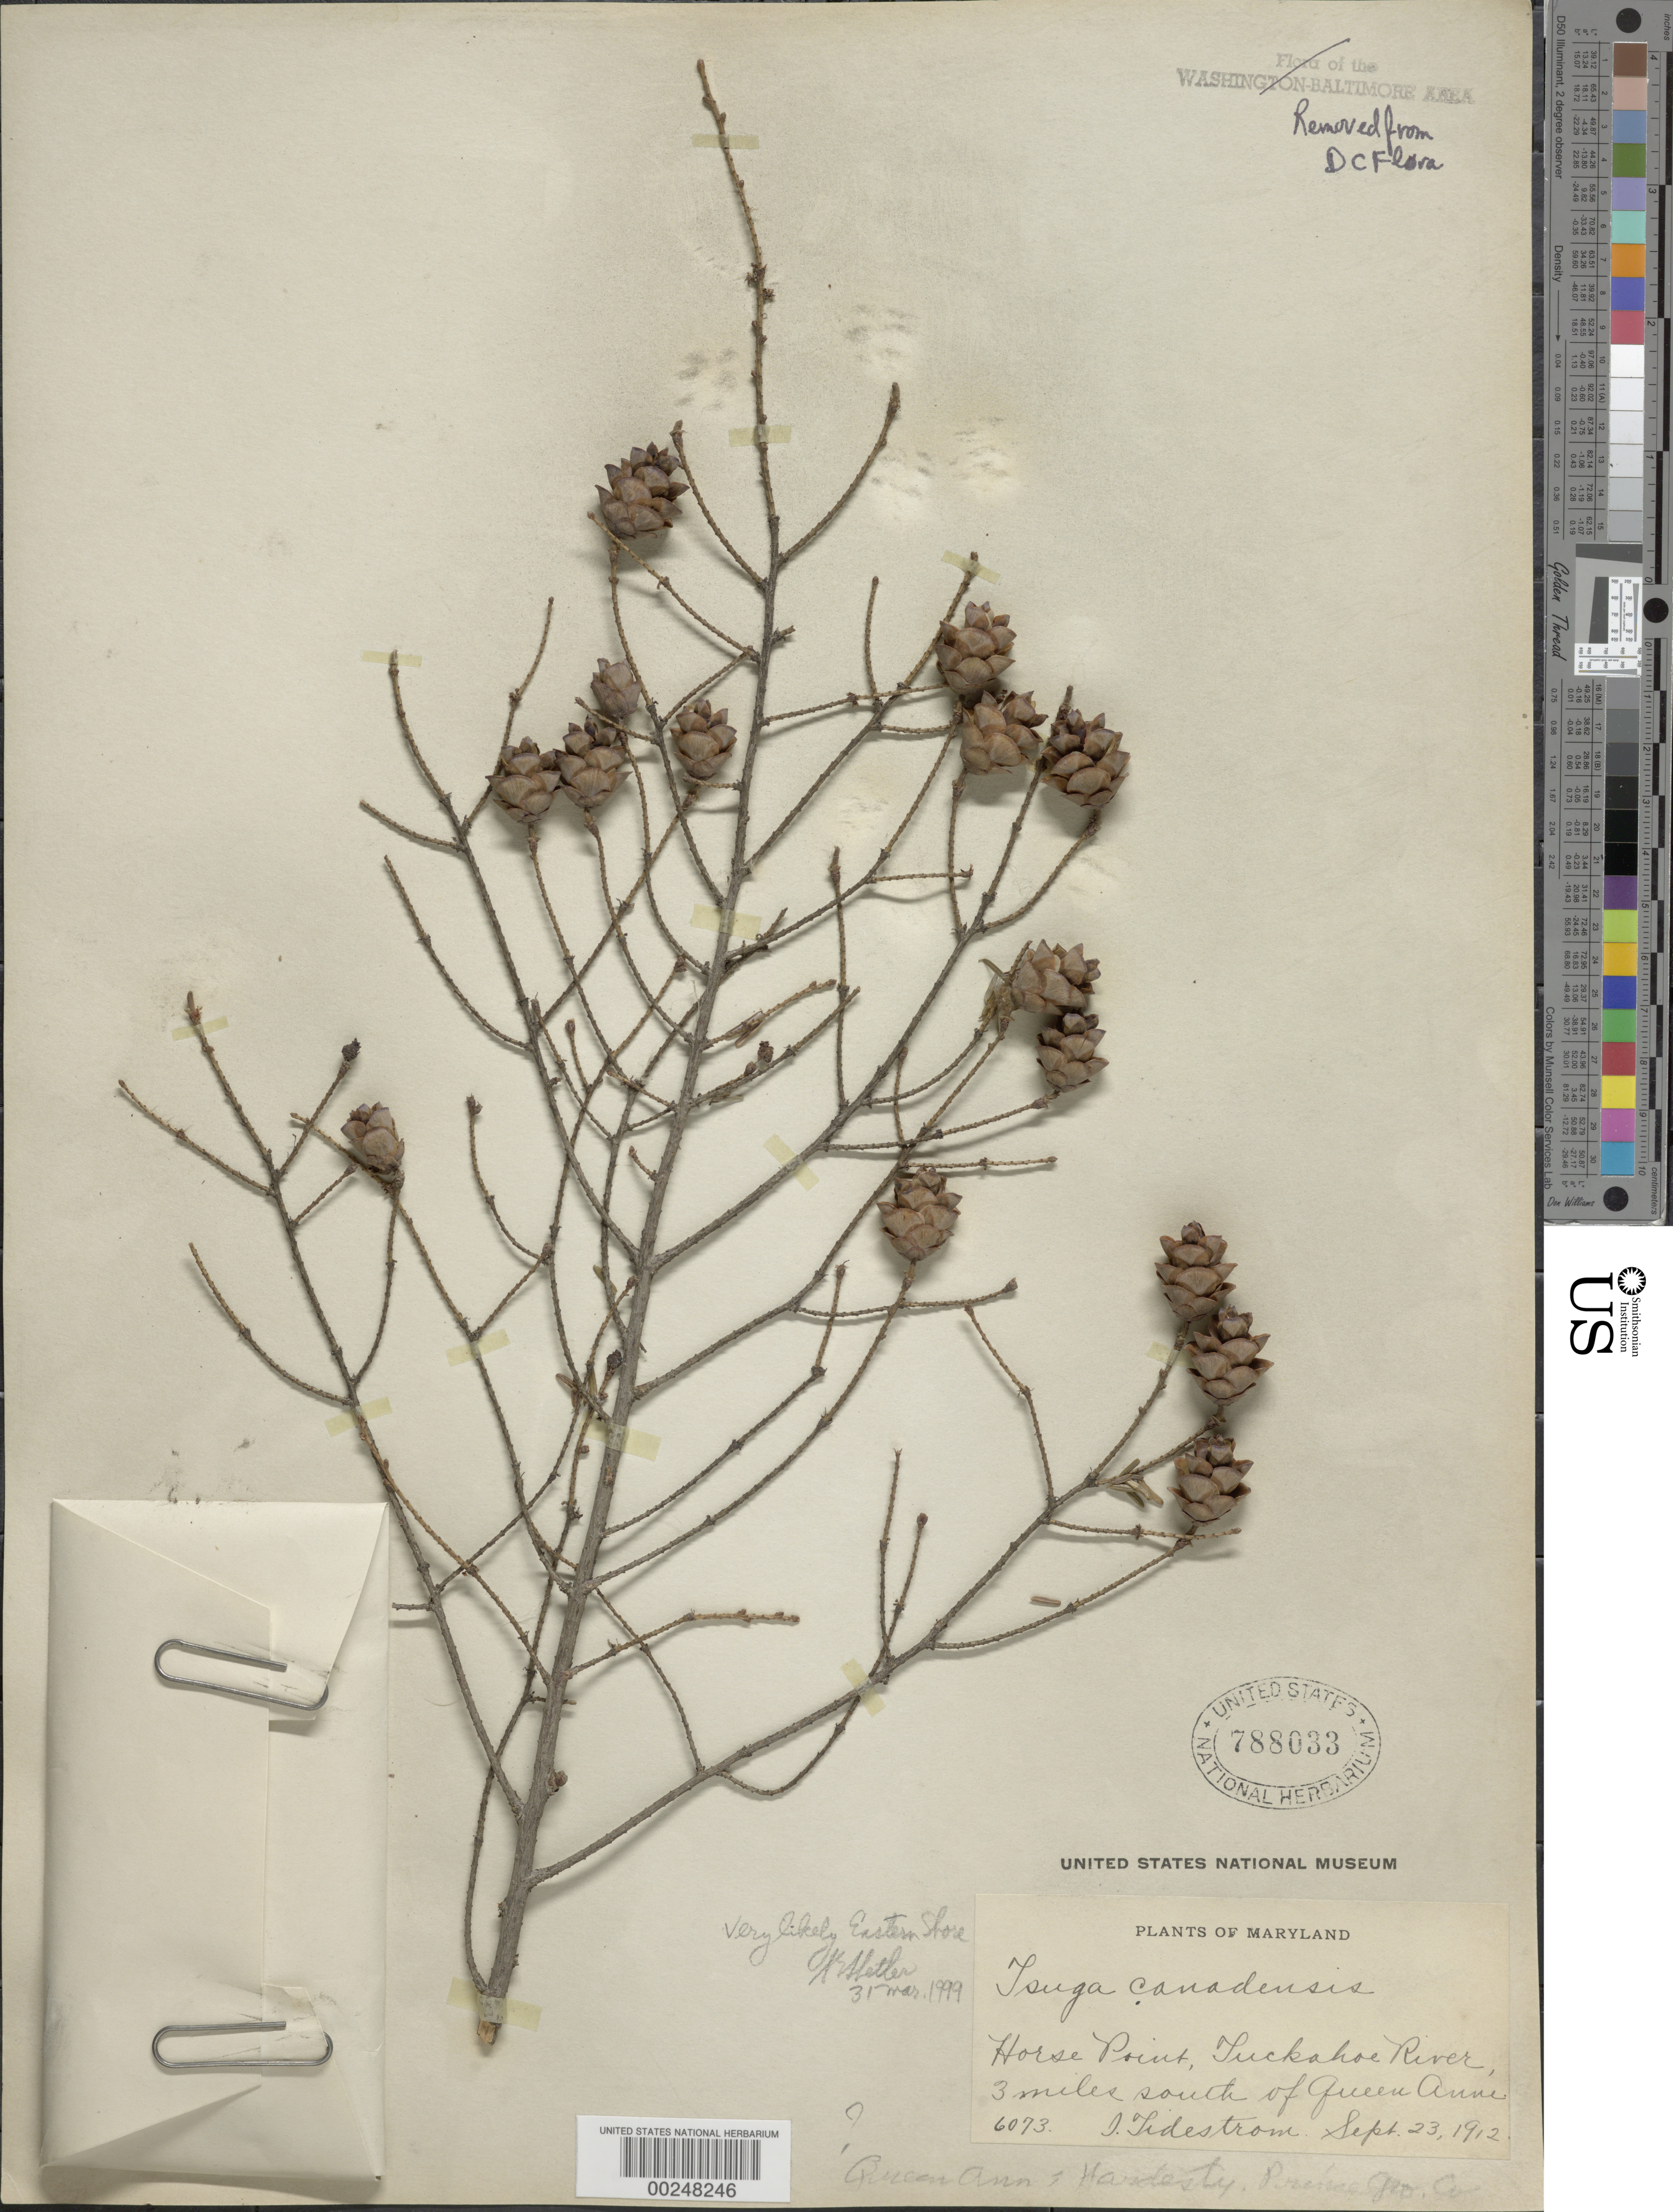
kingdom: Plantae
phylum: Tracheophyta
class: Pinopsida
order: Pinales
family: Pinaceae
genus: Tsuga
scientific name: Tsuga canadensis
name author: (L.) Carrière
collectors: I. F. Tidestrom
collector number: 6073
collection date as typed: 23 Sep 1912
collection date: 1912-09-23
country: United States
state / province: Maryland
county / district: Queen Anne's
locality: Horse Point, Tuckahoe River, 3 mi S of Queen Anne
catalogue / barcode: US 788033